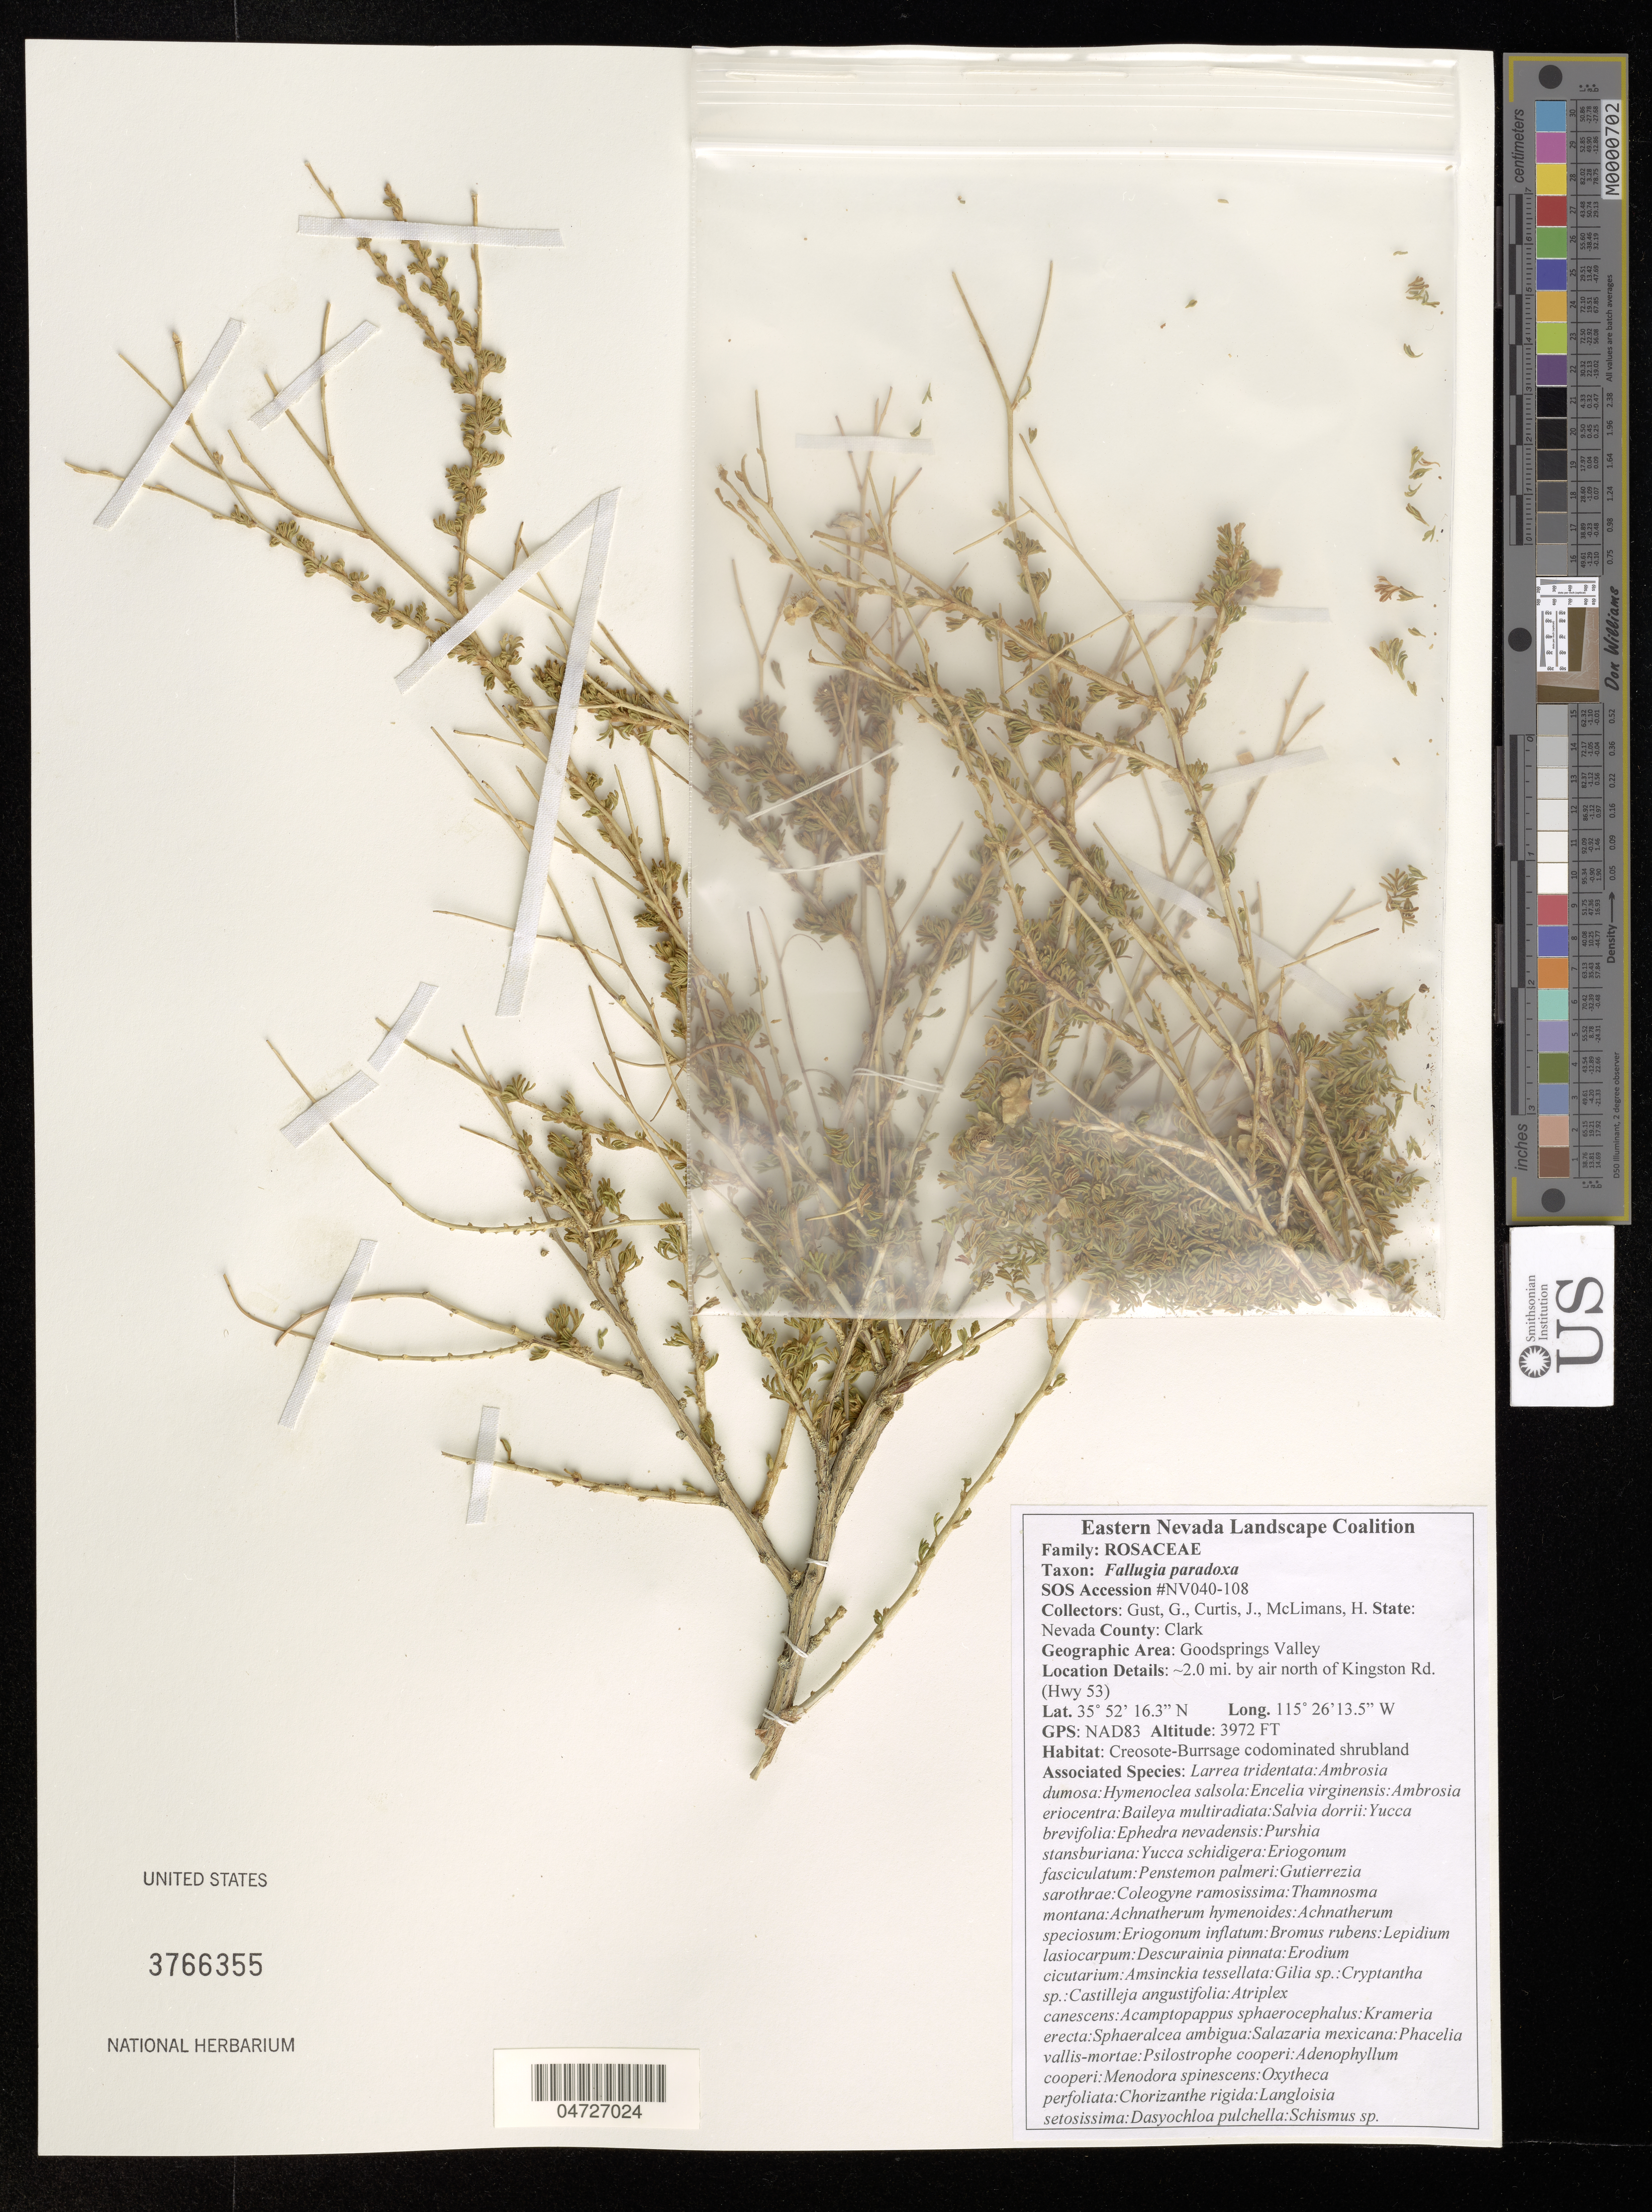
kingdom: Plantae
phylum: Tracheophyta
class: Magnoliopsida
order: Rosales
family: Rosaceae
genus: Fallugia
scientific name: Fallugia paradoxa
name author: (D. Don ex Tilloch & T. Taylor) Endl. ex Torr.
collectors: G. Gust, J. Curtis & H. McLimans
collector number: NV040-108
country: United States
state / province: Nevada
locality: Goodsprings Valley. ~2.0 mi. by air north of Kingston Rd. (Hwy 53).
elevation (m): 1211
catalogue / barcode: US 3766355